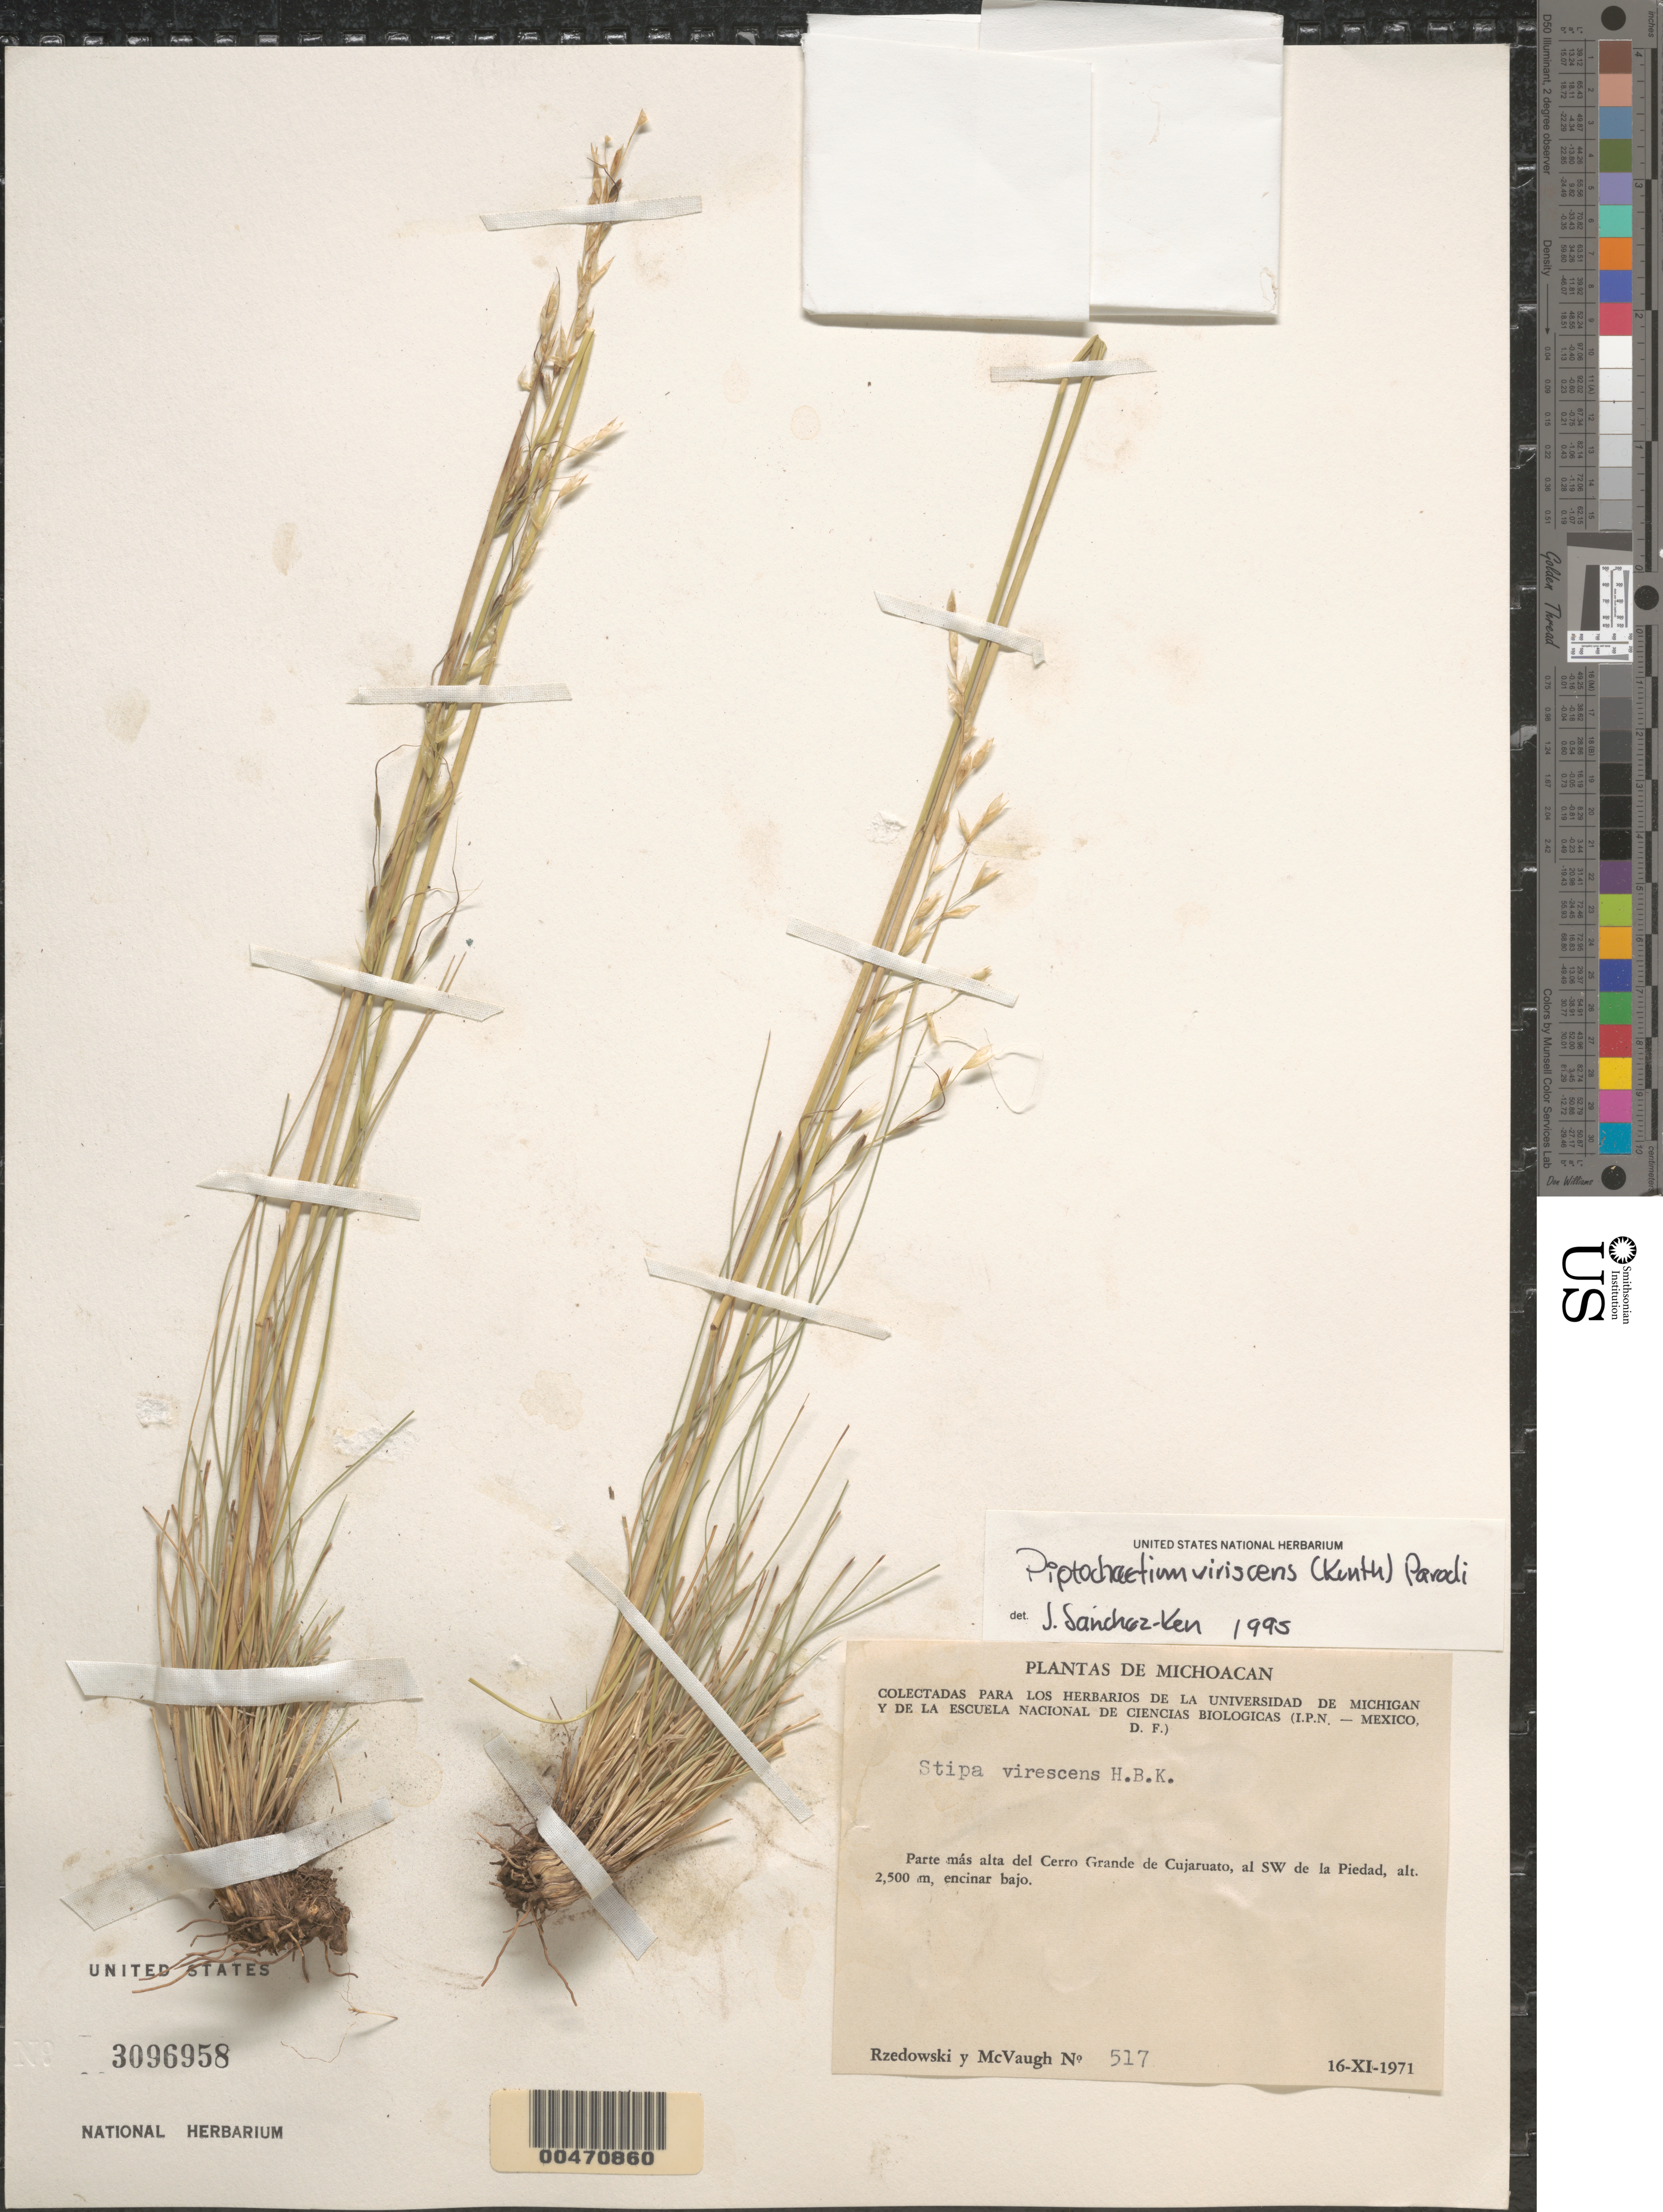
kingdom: Plantae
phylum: Tracheophyta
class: Liliopsida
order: Poales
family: Poaceae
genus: Piptochaetium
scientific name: Piptochaetium virescens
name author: (Kunth) Parodi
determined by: Sánchez-Ken, J. G.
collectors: J. Rzedowski & R. McVaugh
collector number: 517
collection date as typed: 16 Nov 1971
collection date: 1971-11-16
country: Mexico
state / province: Michoacán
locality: Highest part of Cerro Grande de Cujaruato, SW of Piedad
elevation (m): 2500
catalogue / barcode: US 3096958